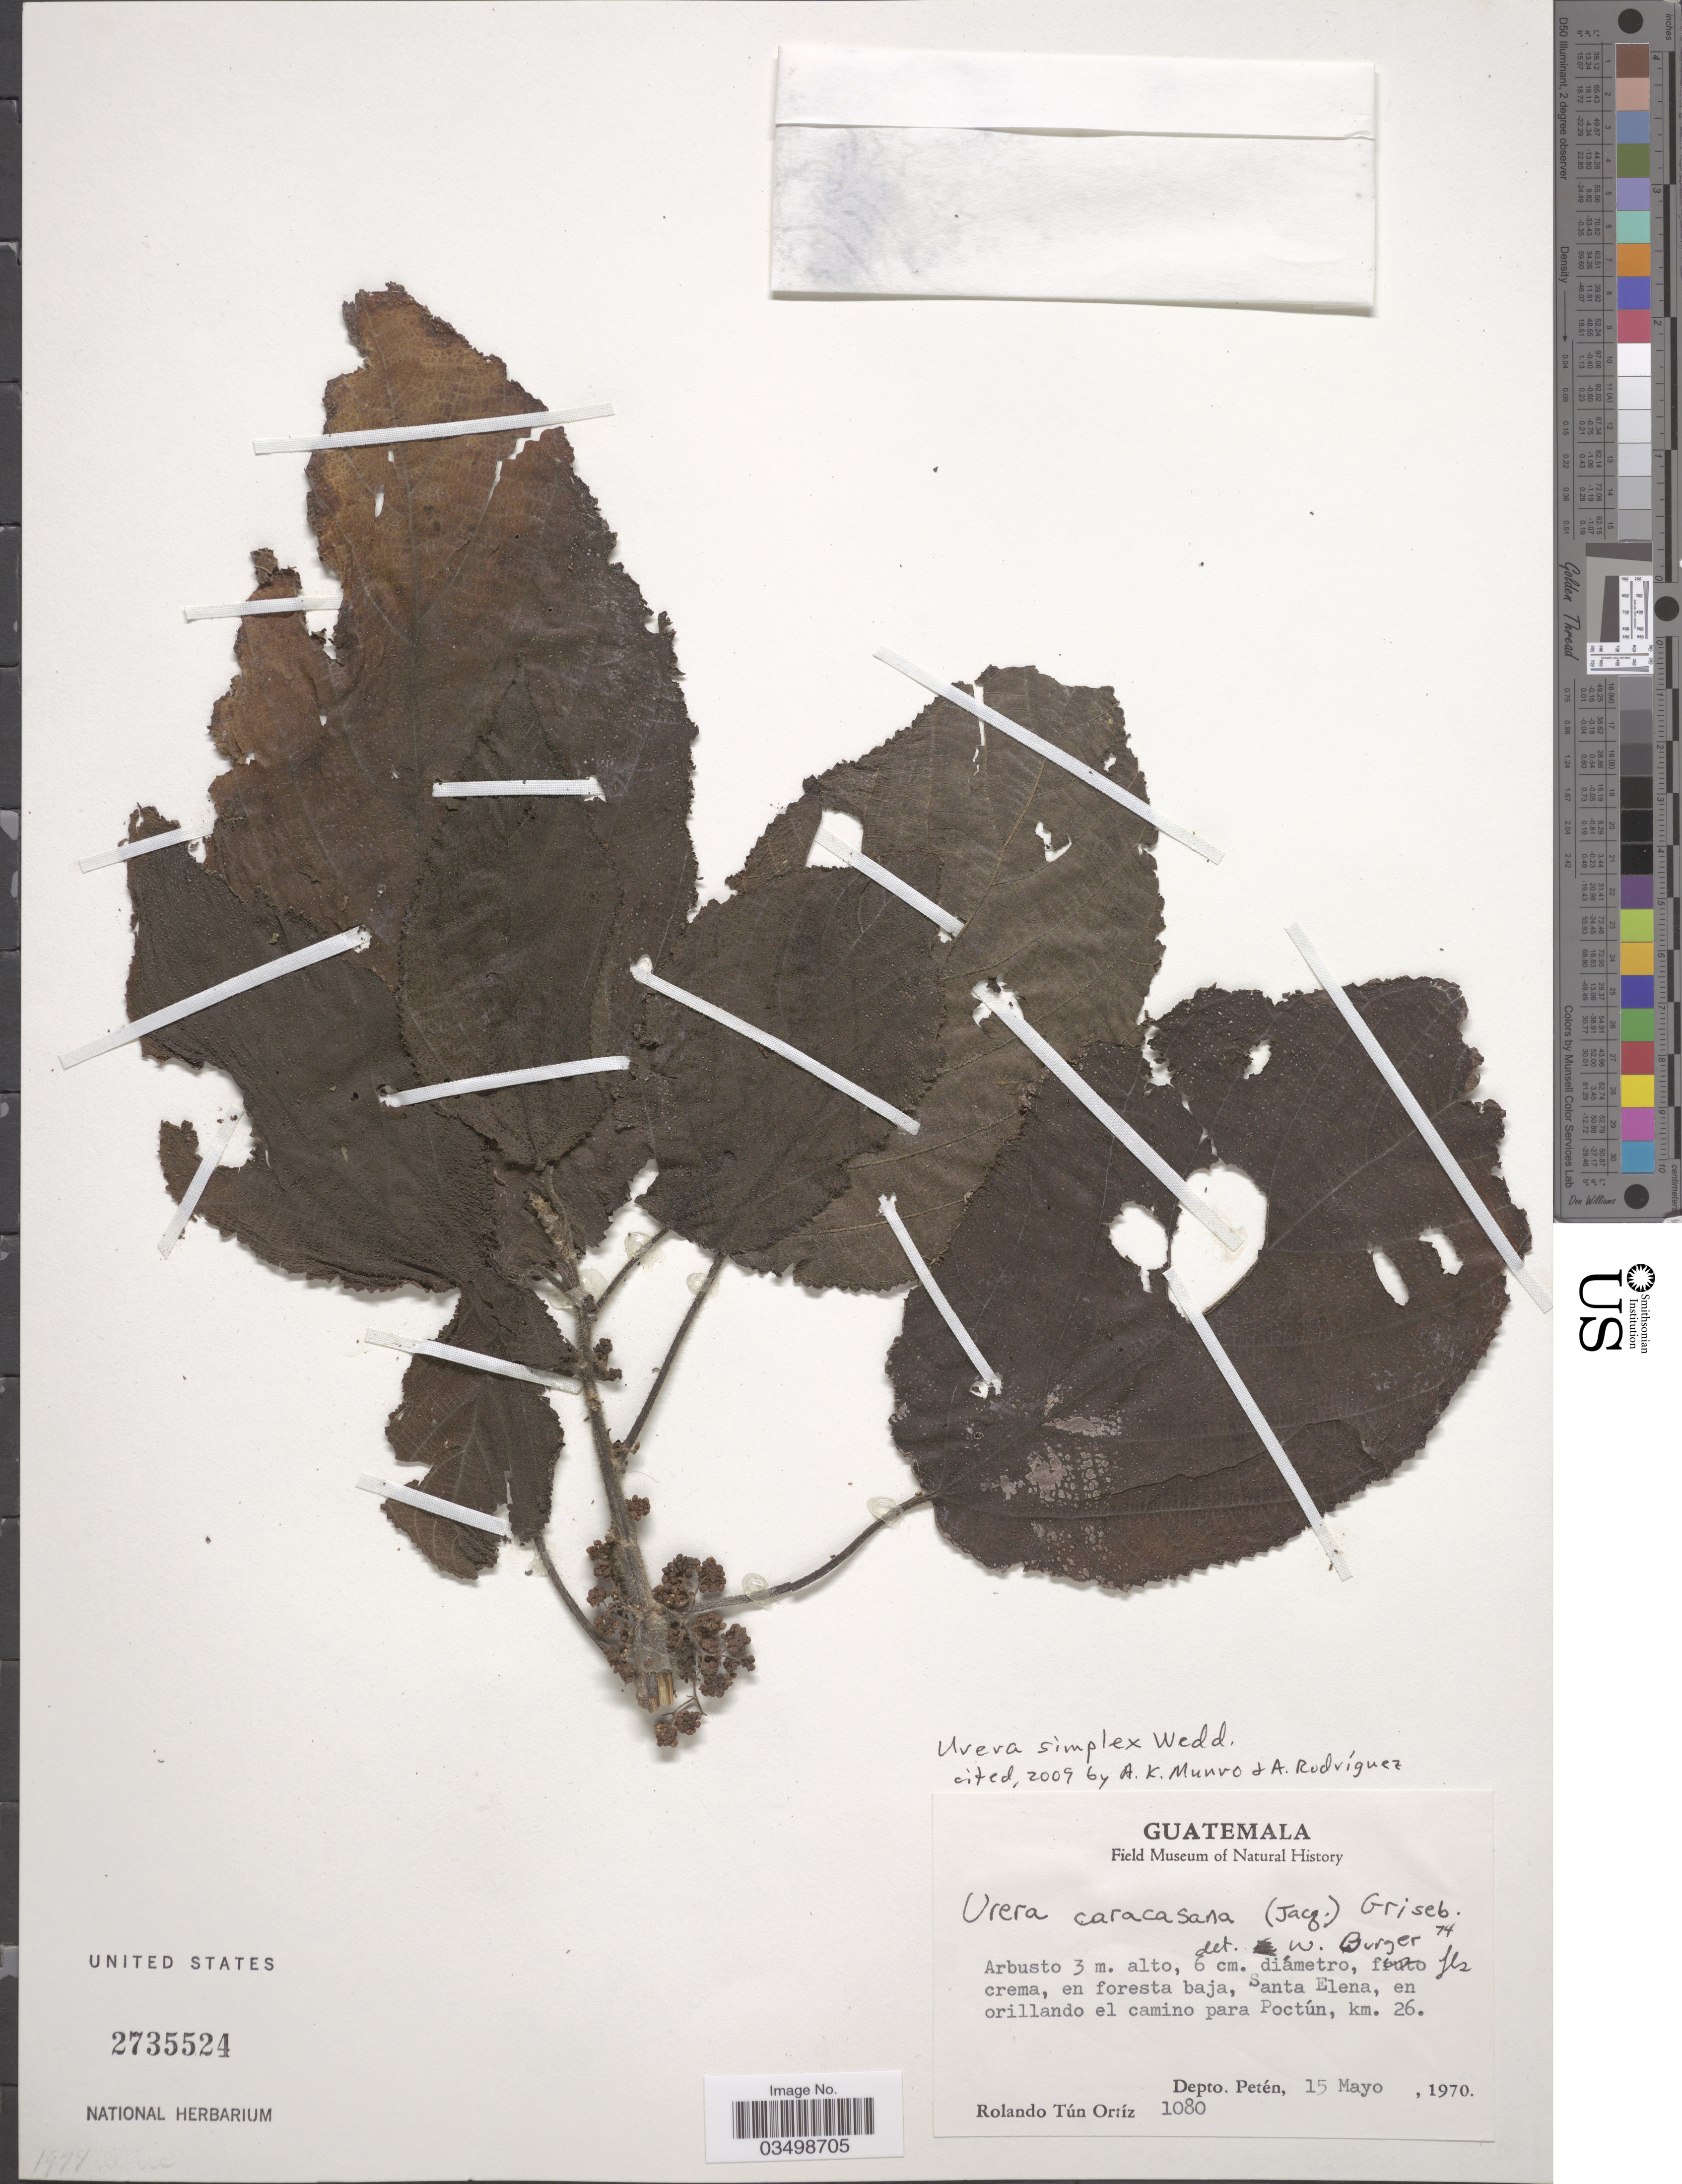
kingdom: Plantae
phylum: Tracheophyta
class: Magnoliopsida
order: Rosales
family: Urticaceae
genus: Urera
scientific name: Urera simplex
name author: Wedd.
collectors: R. T. Ortíz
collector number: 1080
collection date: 1970-05-15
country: Guatemala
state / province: El Peten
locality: Santa Elena, en orillando el camino para Poctún, km. 26. Depto. Petén.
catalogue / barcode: US 2735524